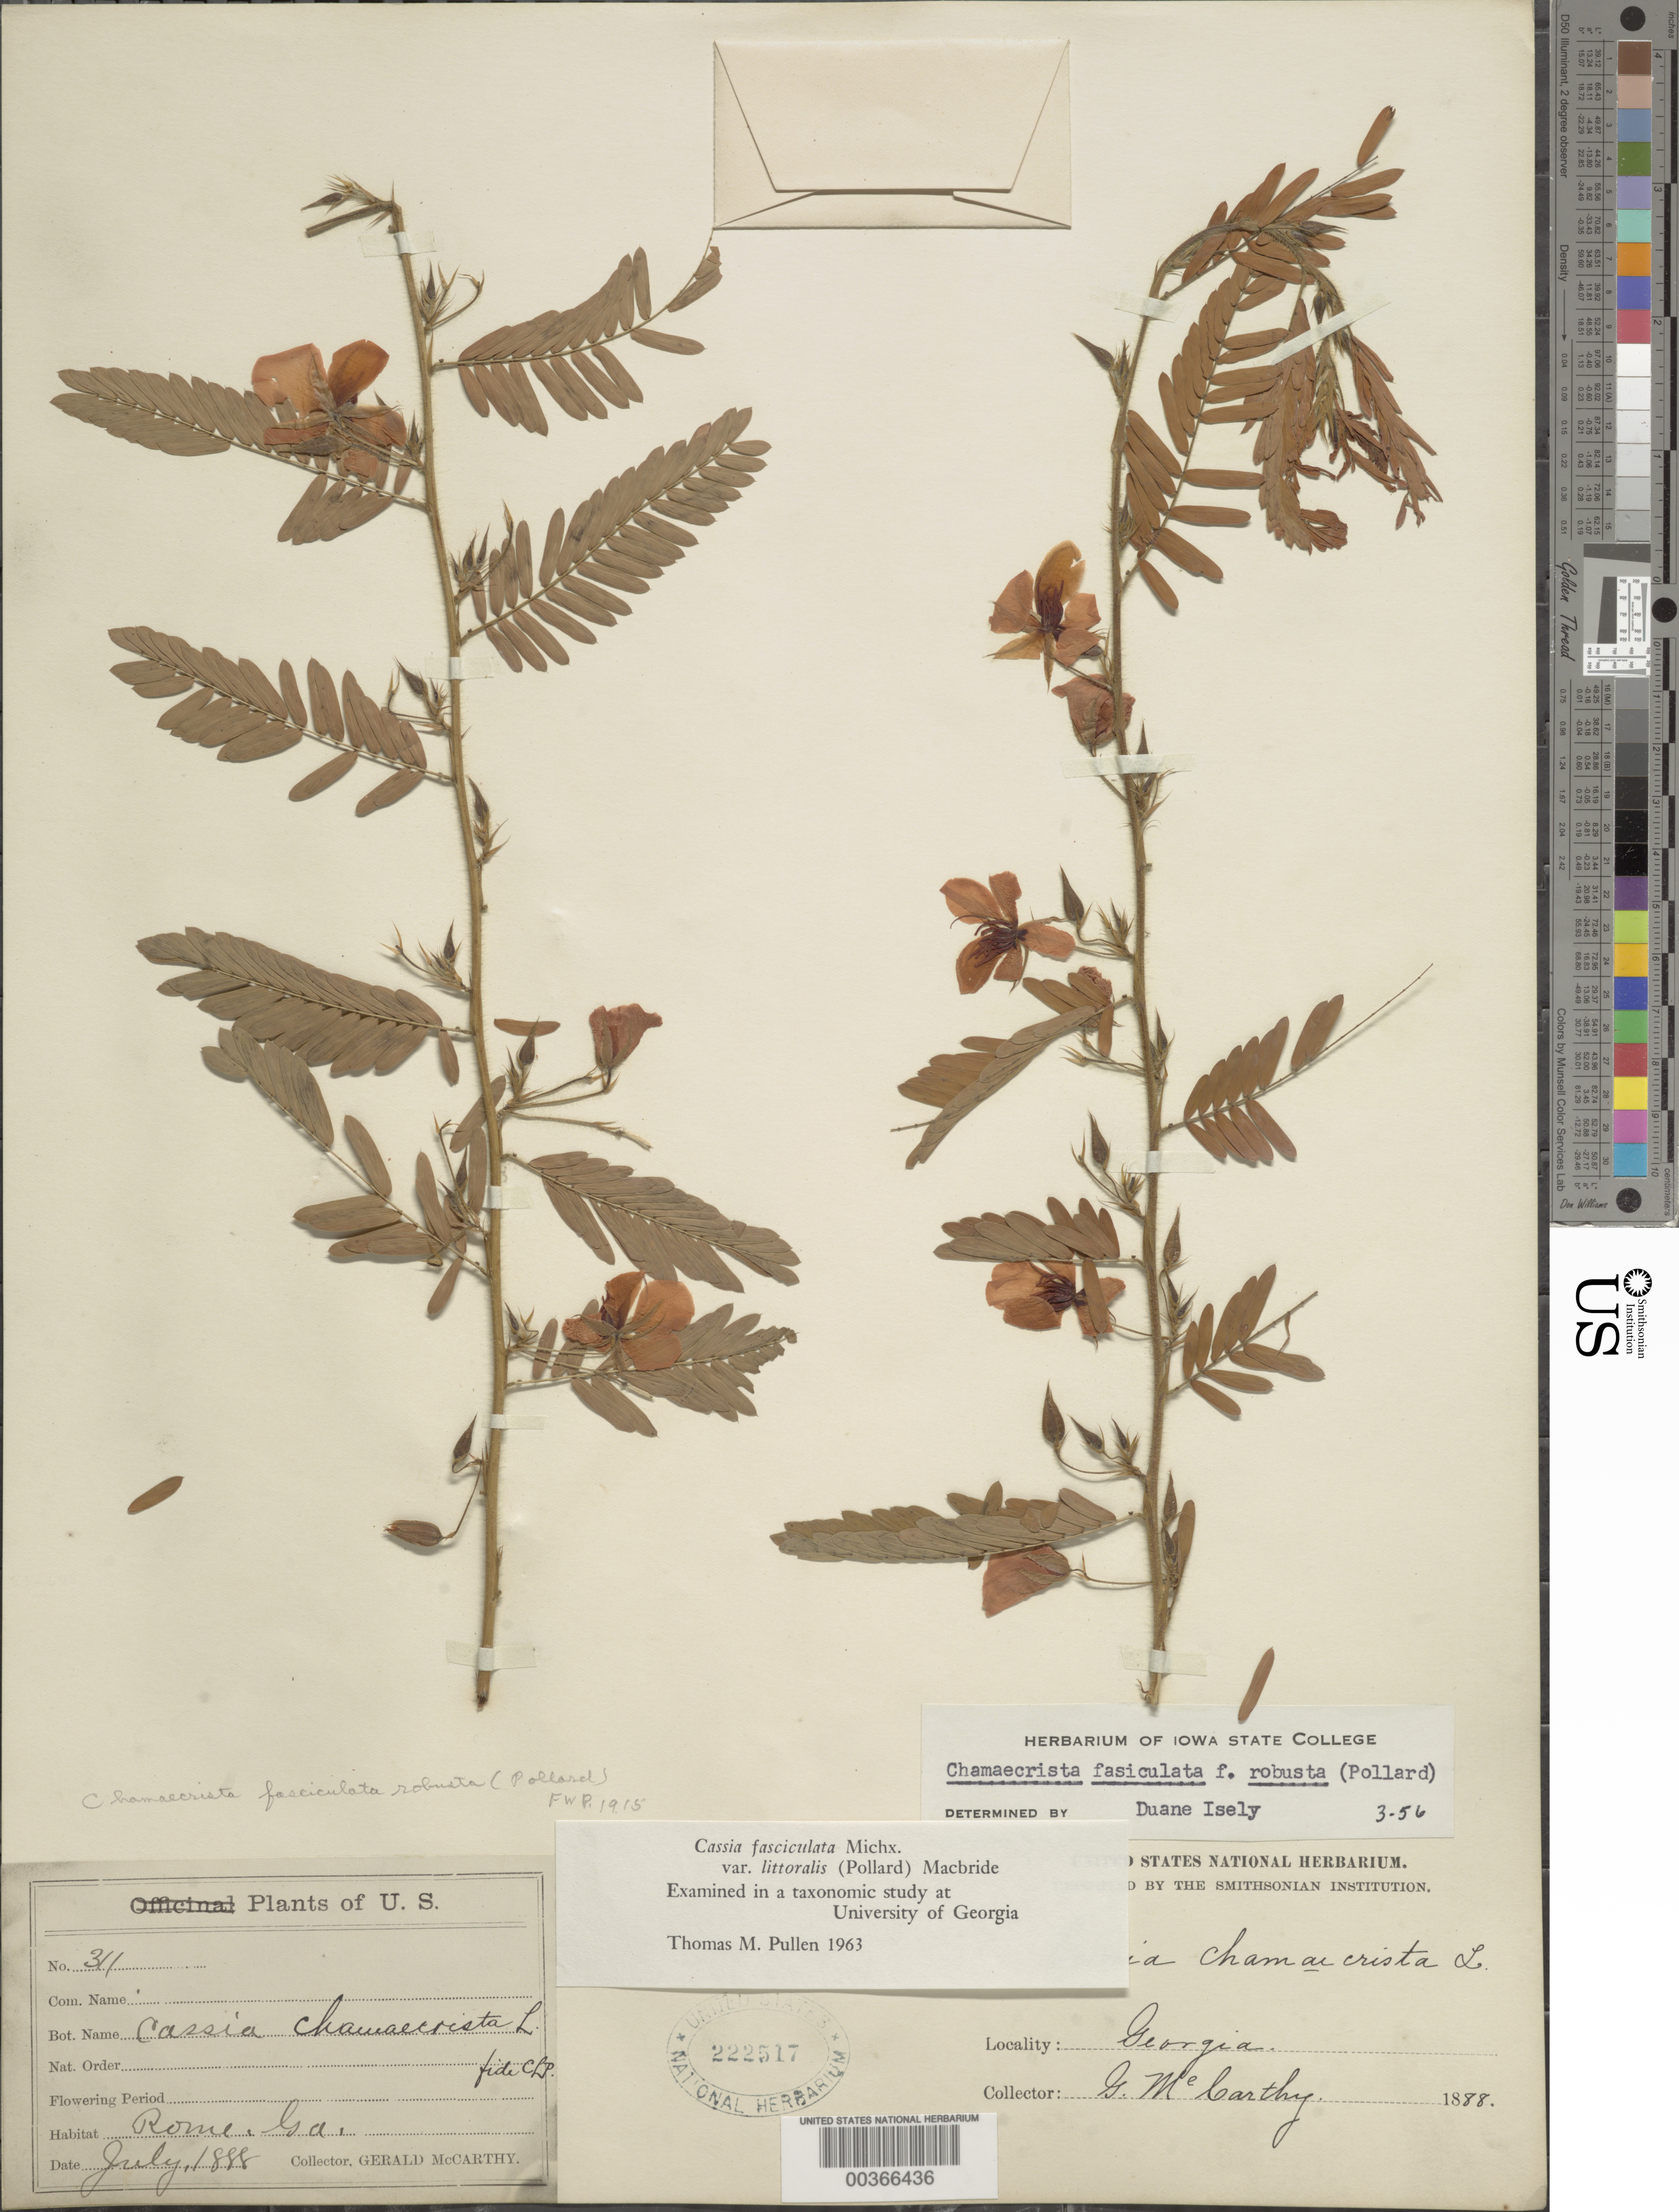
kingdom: Plantae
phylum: Tracheophyta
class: Magnoliopsida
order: Fabales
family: Fabaceae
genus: Chamaecrista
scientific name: Chamaecrista fasciculata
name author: (Michx.) Greene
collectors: G. McCarthy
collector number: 311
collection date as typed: Jul 1888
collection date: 1888-07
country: United States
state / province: Georgia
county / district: Floyd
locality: Rome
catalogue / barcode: US 222517